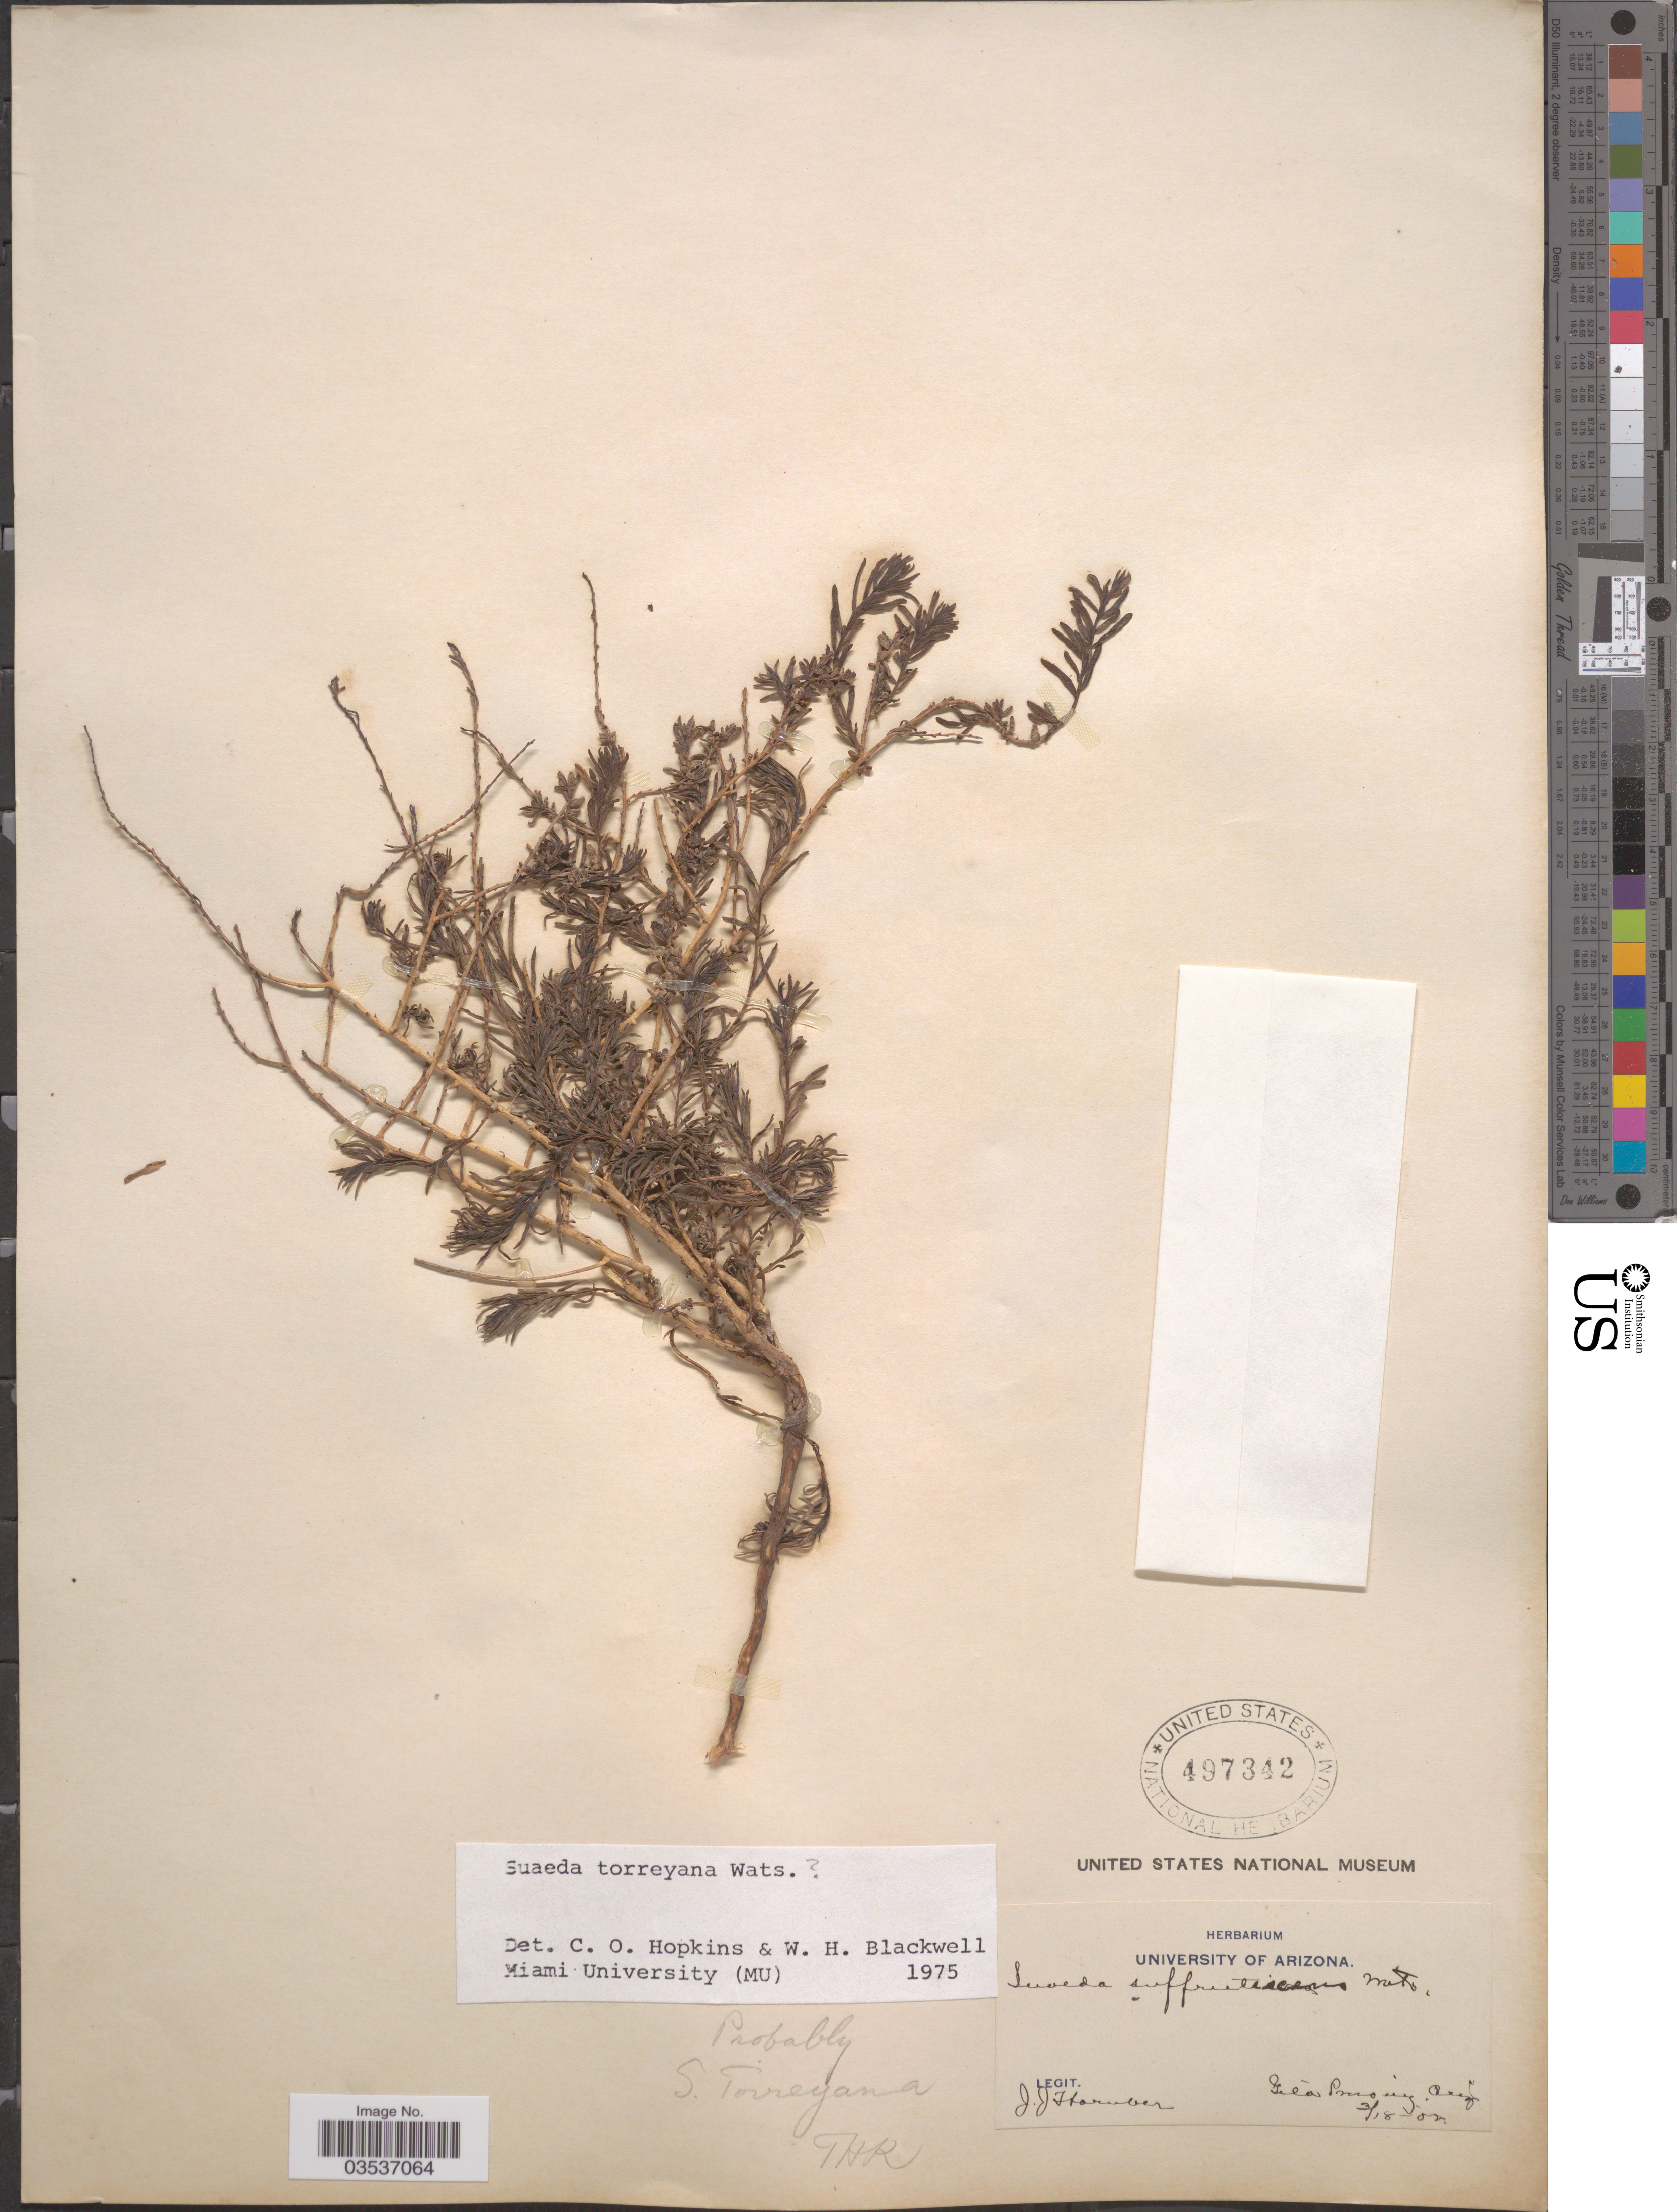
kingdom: Plantae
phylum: Tracheophyta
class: Magnoliopsida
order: Caryophyllales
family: Amaranthaceae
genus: Suaeda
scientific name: Suaeda torreyana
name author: S. Watson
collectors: J. Thornber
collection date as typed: Transcribed d/m/y: 18/3/8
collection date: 1908-03-13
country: United States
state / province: Arizona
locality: Gila Pass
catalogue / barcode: US 497342